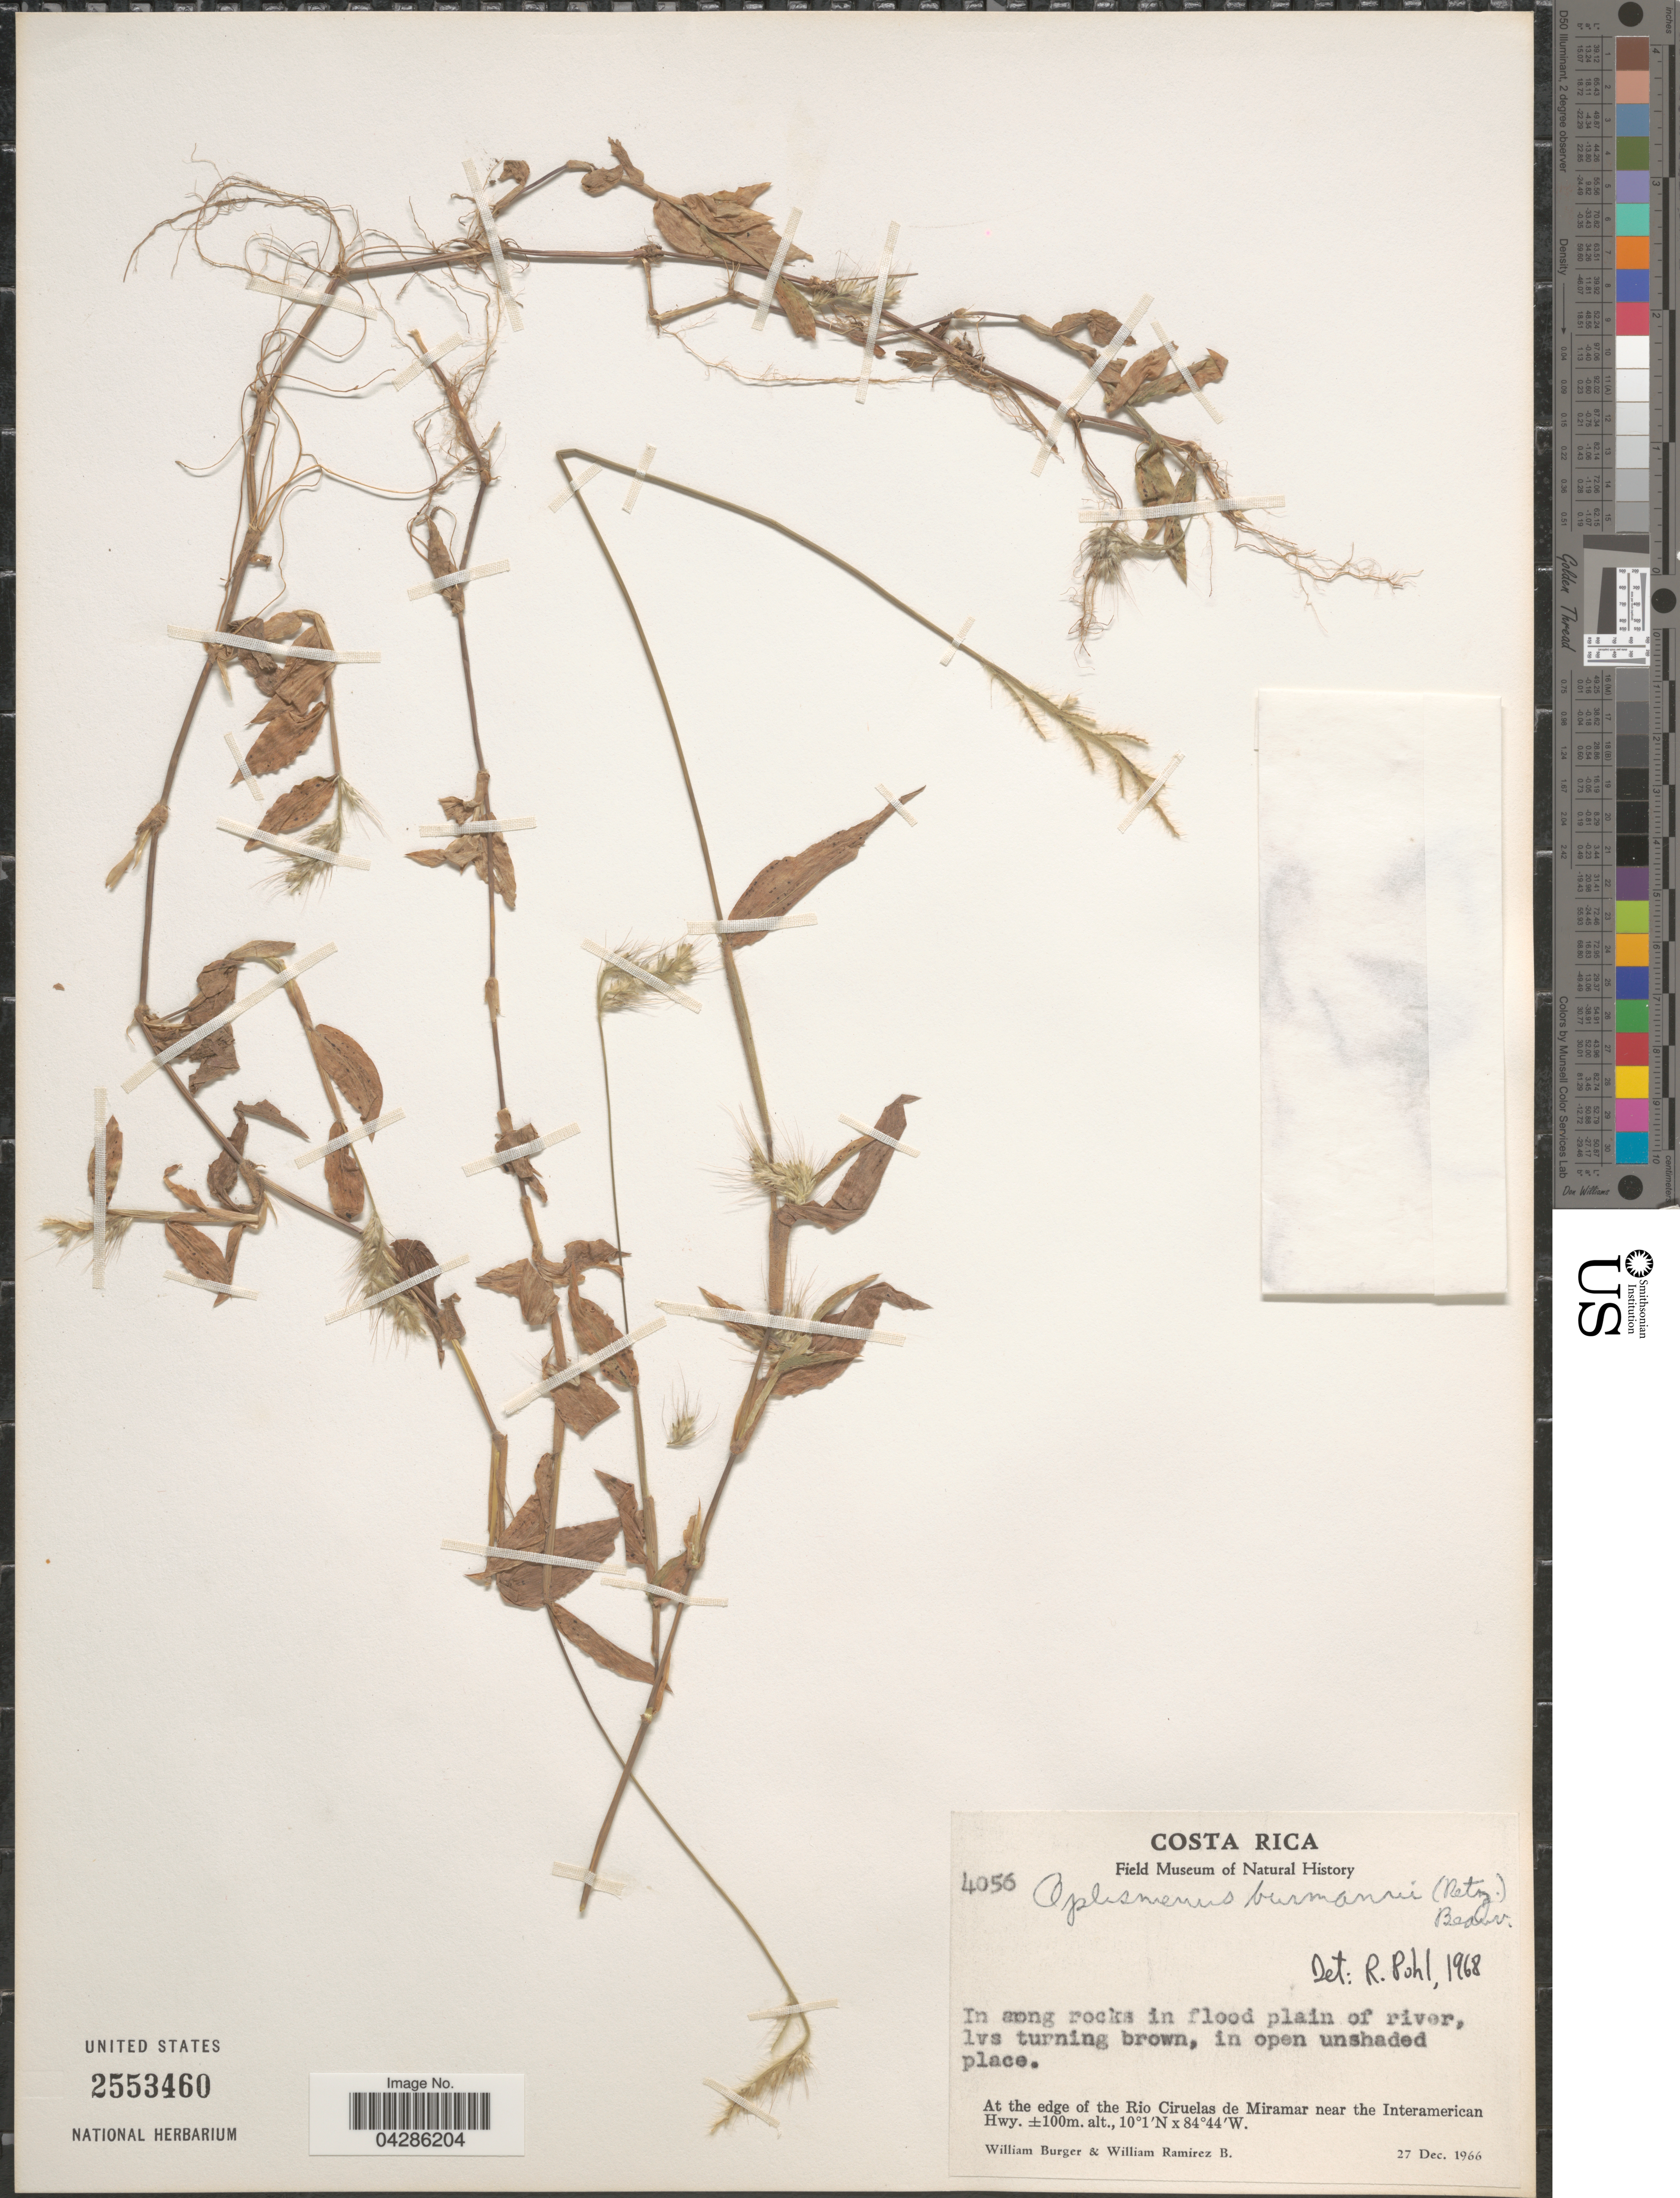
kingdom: Plantae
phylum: Tracheophyta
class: Liliopsida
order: Poales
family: Poaceae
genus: Oplismenus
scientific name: Oplismenus burmannii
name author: (Retz.) P. Beauv.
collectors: W. Burger & W. Ramirez B.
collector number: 4056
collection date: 1966-12-27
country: Costa Rica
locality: At the edge of the Rio Ciruelas de Miramar near the Interamerican Hwy.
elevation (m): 100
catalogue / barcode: US 2553460